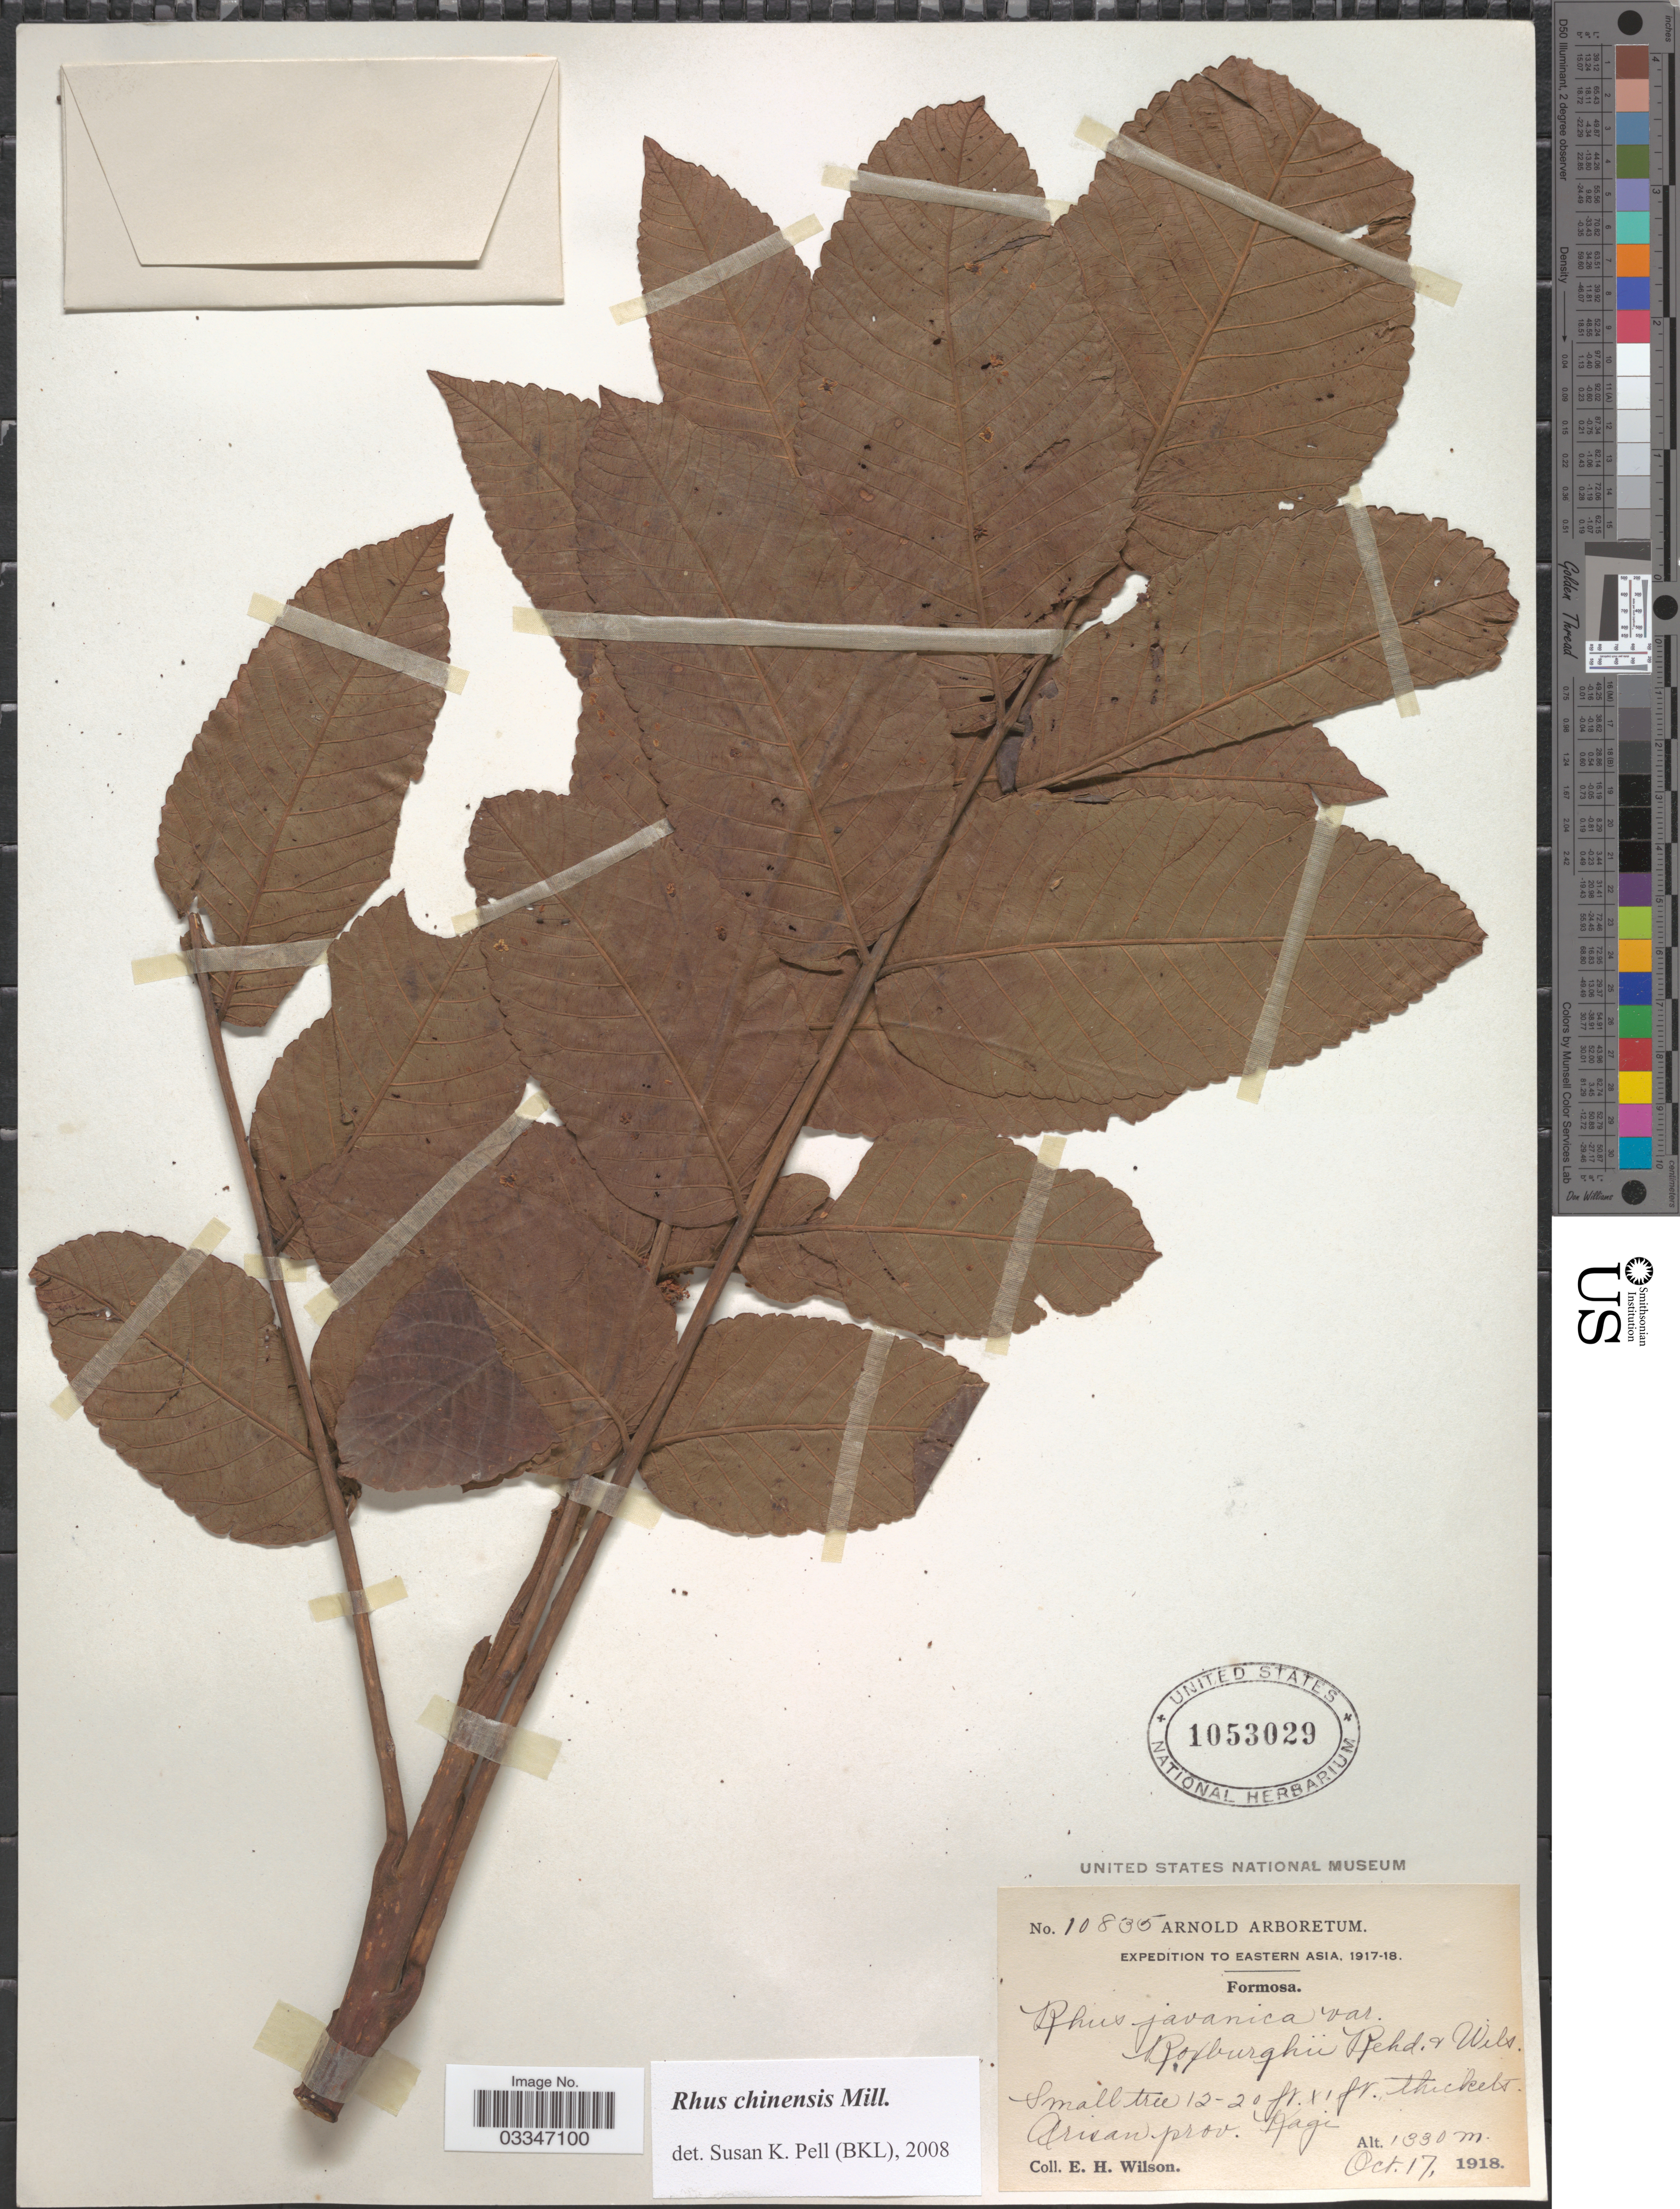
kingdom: Plantae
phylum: Tracheophyta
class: Magnoliopsida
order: Sapindales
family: Anacardiaceae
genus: Rhus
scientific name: Rhus chinensis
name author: Mill.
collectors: E. Wilson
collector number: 10835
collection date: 1918-10-17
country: Taiwan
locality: Eastern Asia. Formosa. Arisan prov. Kagi.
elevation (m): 1330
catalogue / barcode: US 1053029